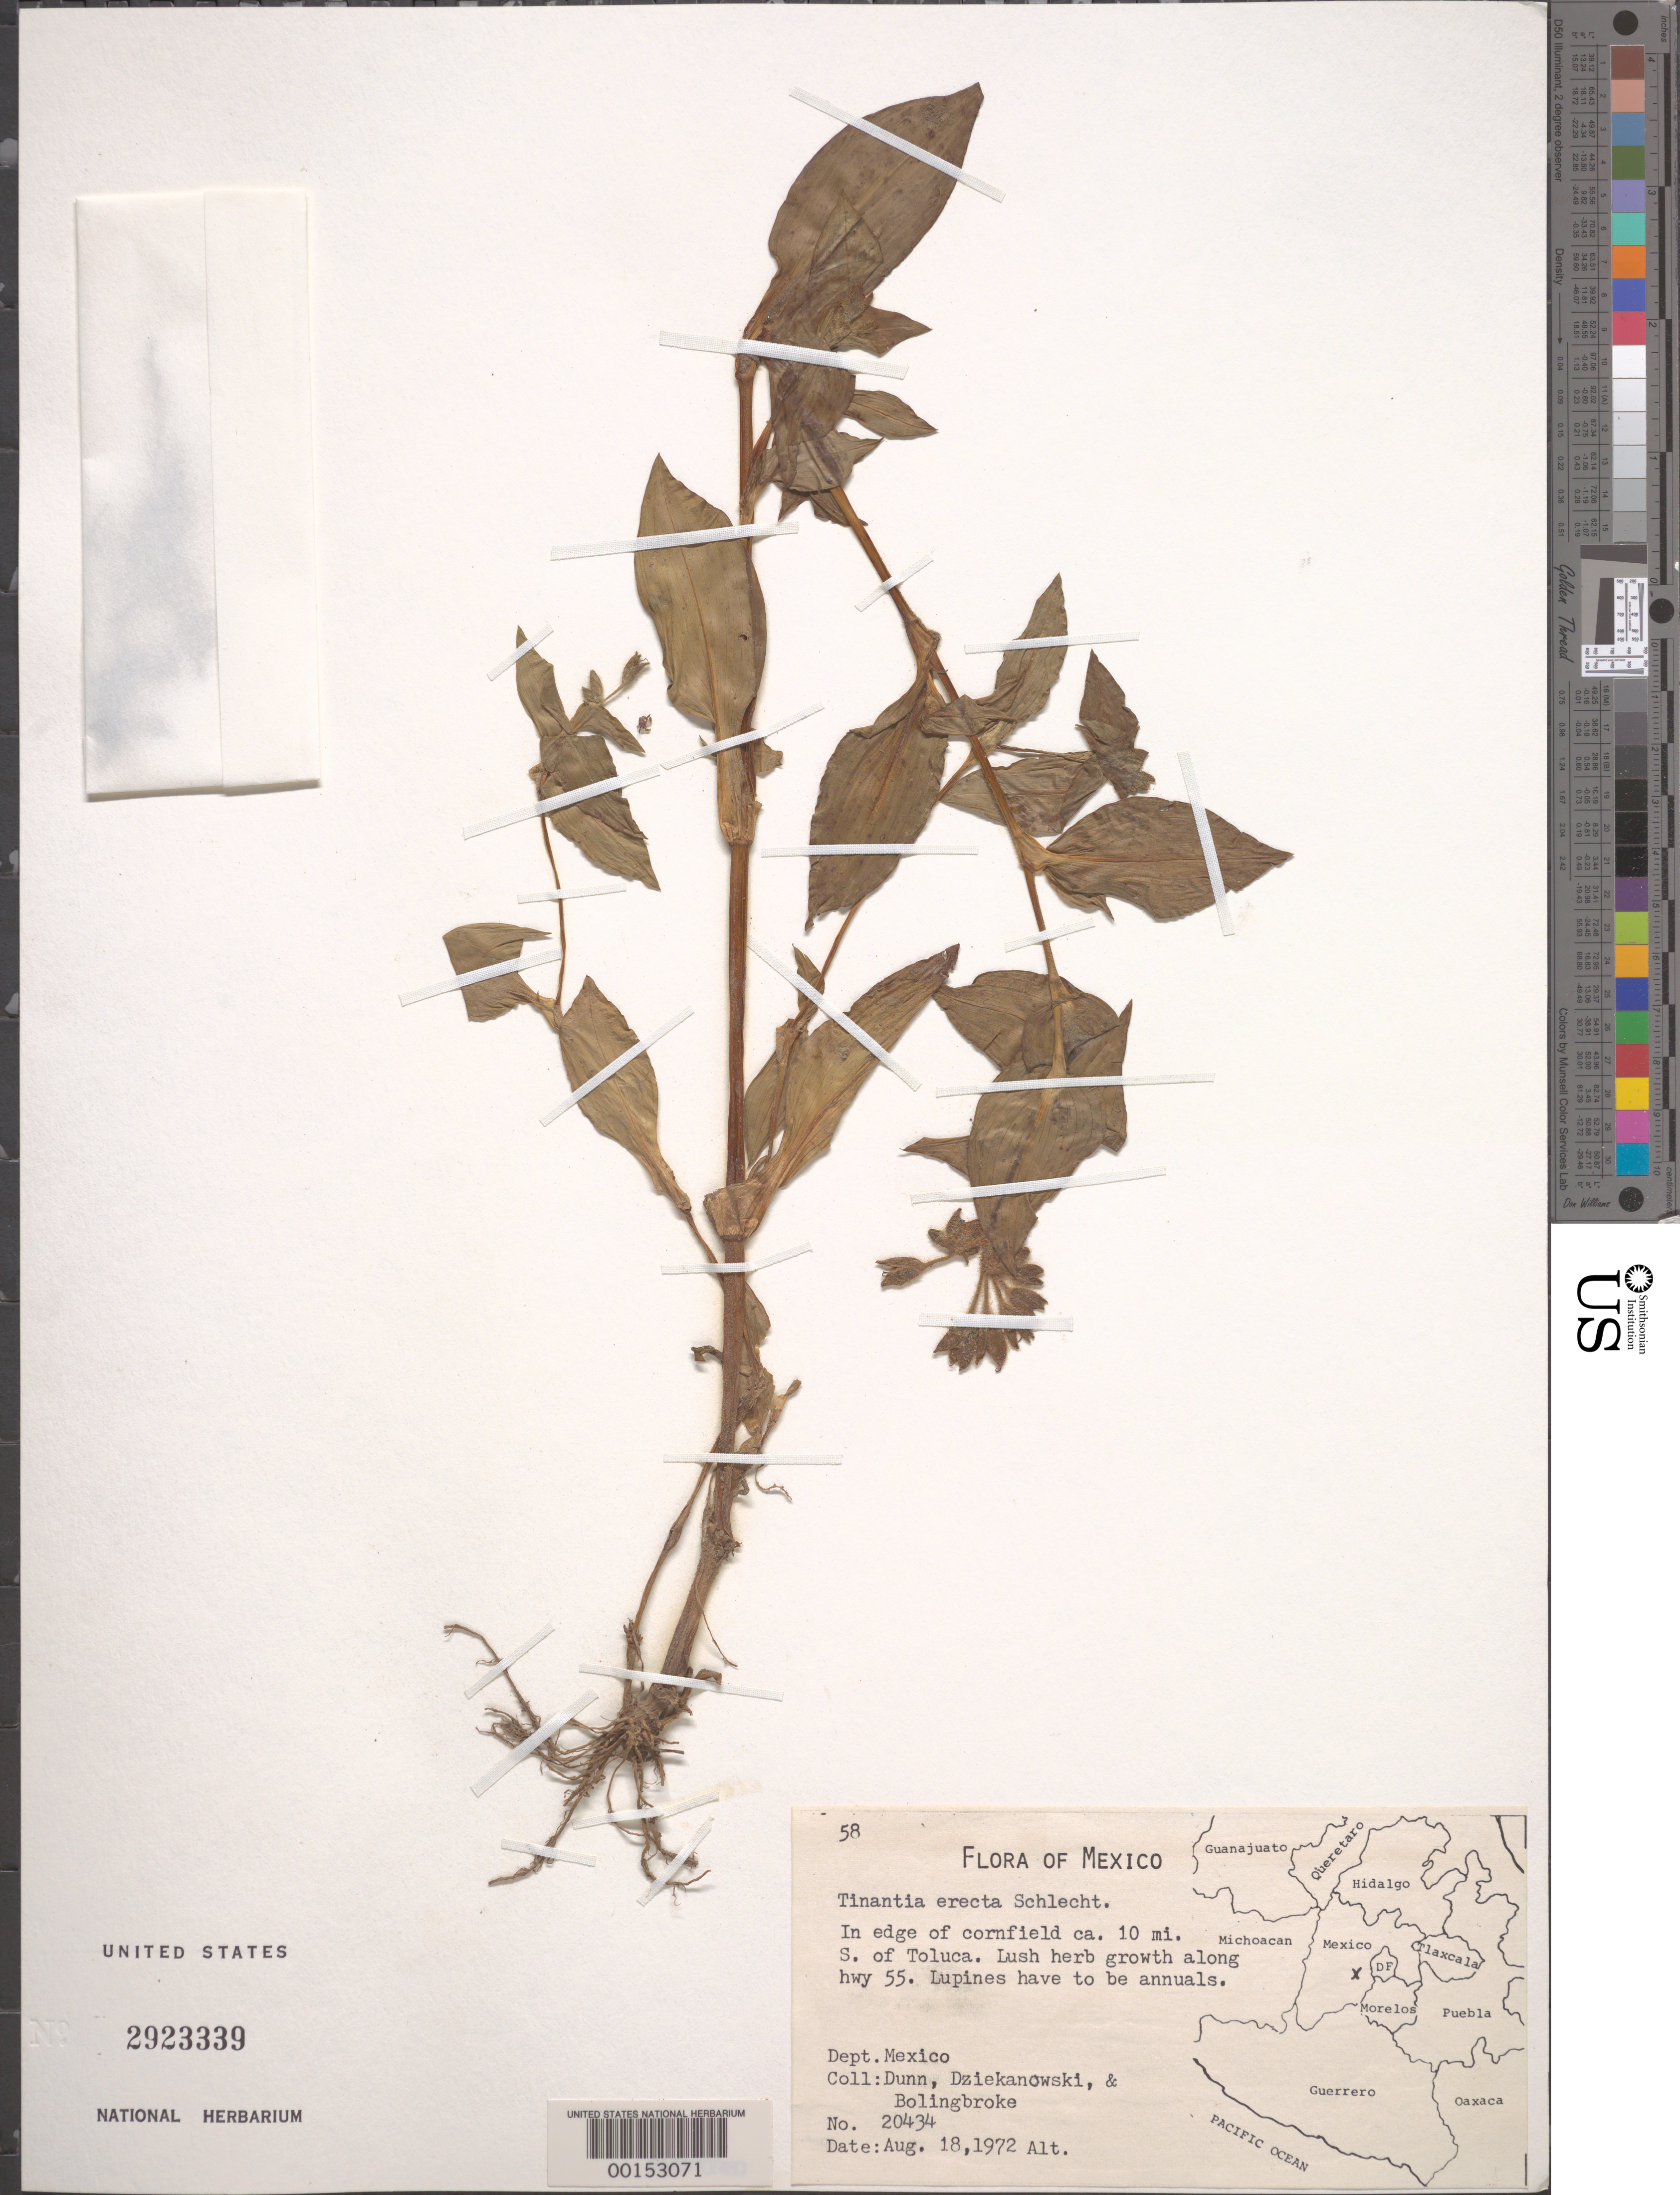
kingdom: Plantae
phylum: Tracheophyta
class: Liliopsida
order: Commelinales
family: Commelinaceae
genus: Tinantia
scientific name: Tinantia erecta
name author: (Jacq.) Fenzl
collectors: -- Dunn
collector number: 20434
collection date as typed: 18 Aug 1972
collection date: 1972-08-18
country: Mexico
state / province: México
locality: S of Toluca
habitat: Edge of cornfield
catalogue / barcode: US 2923339